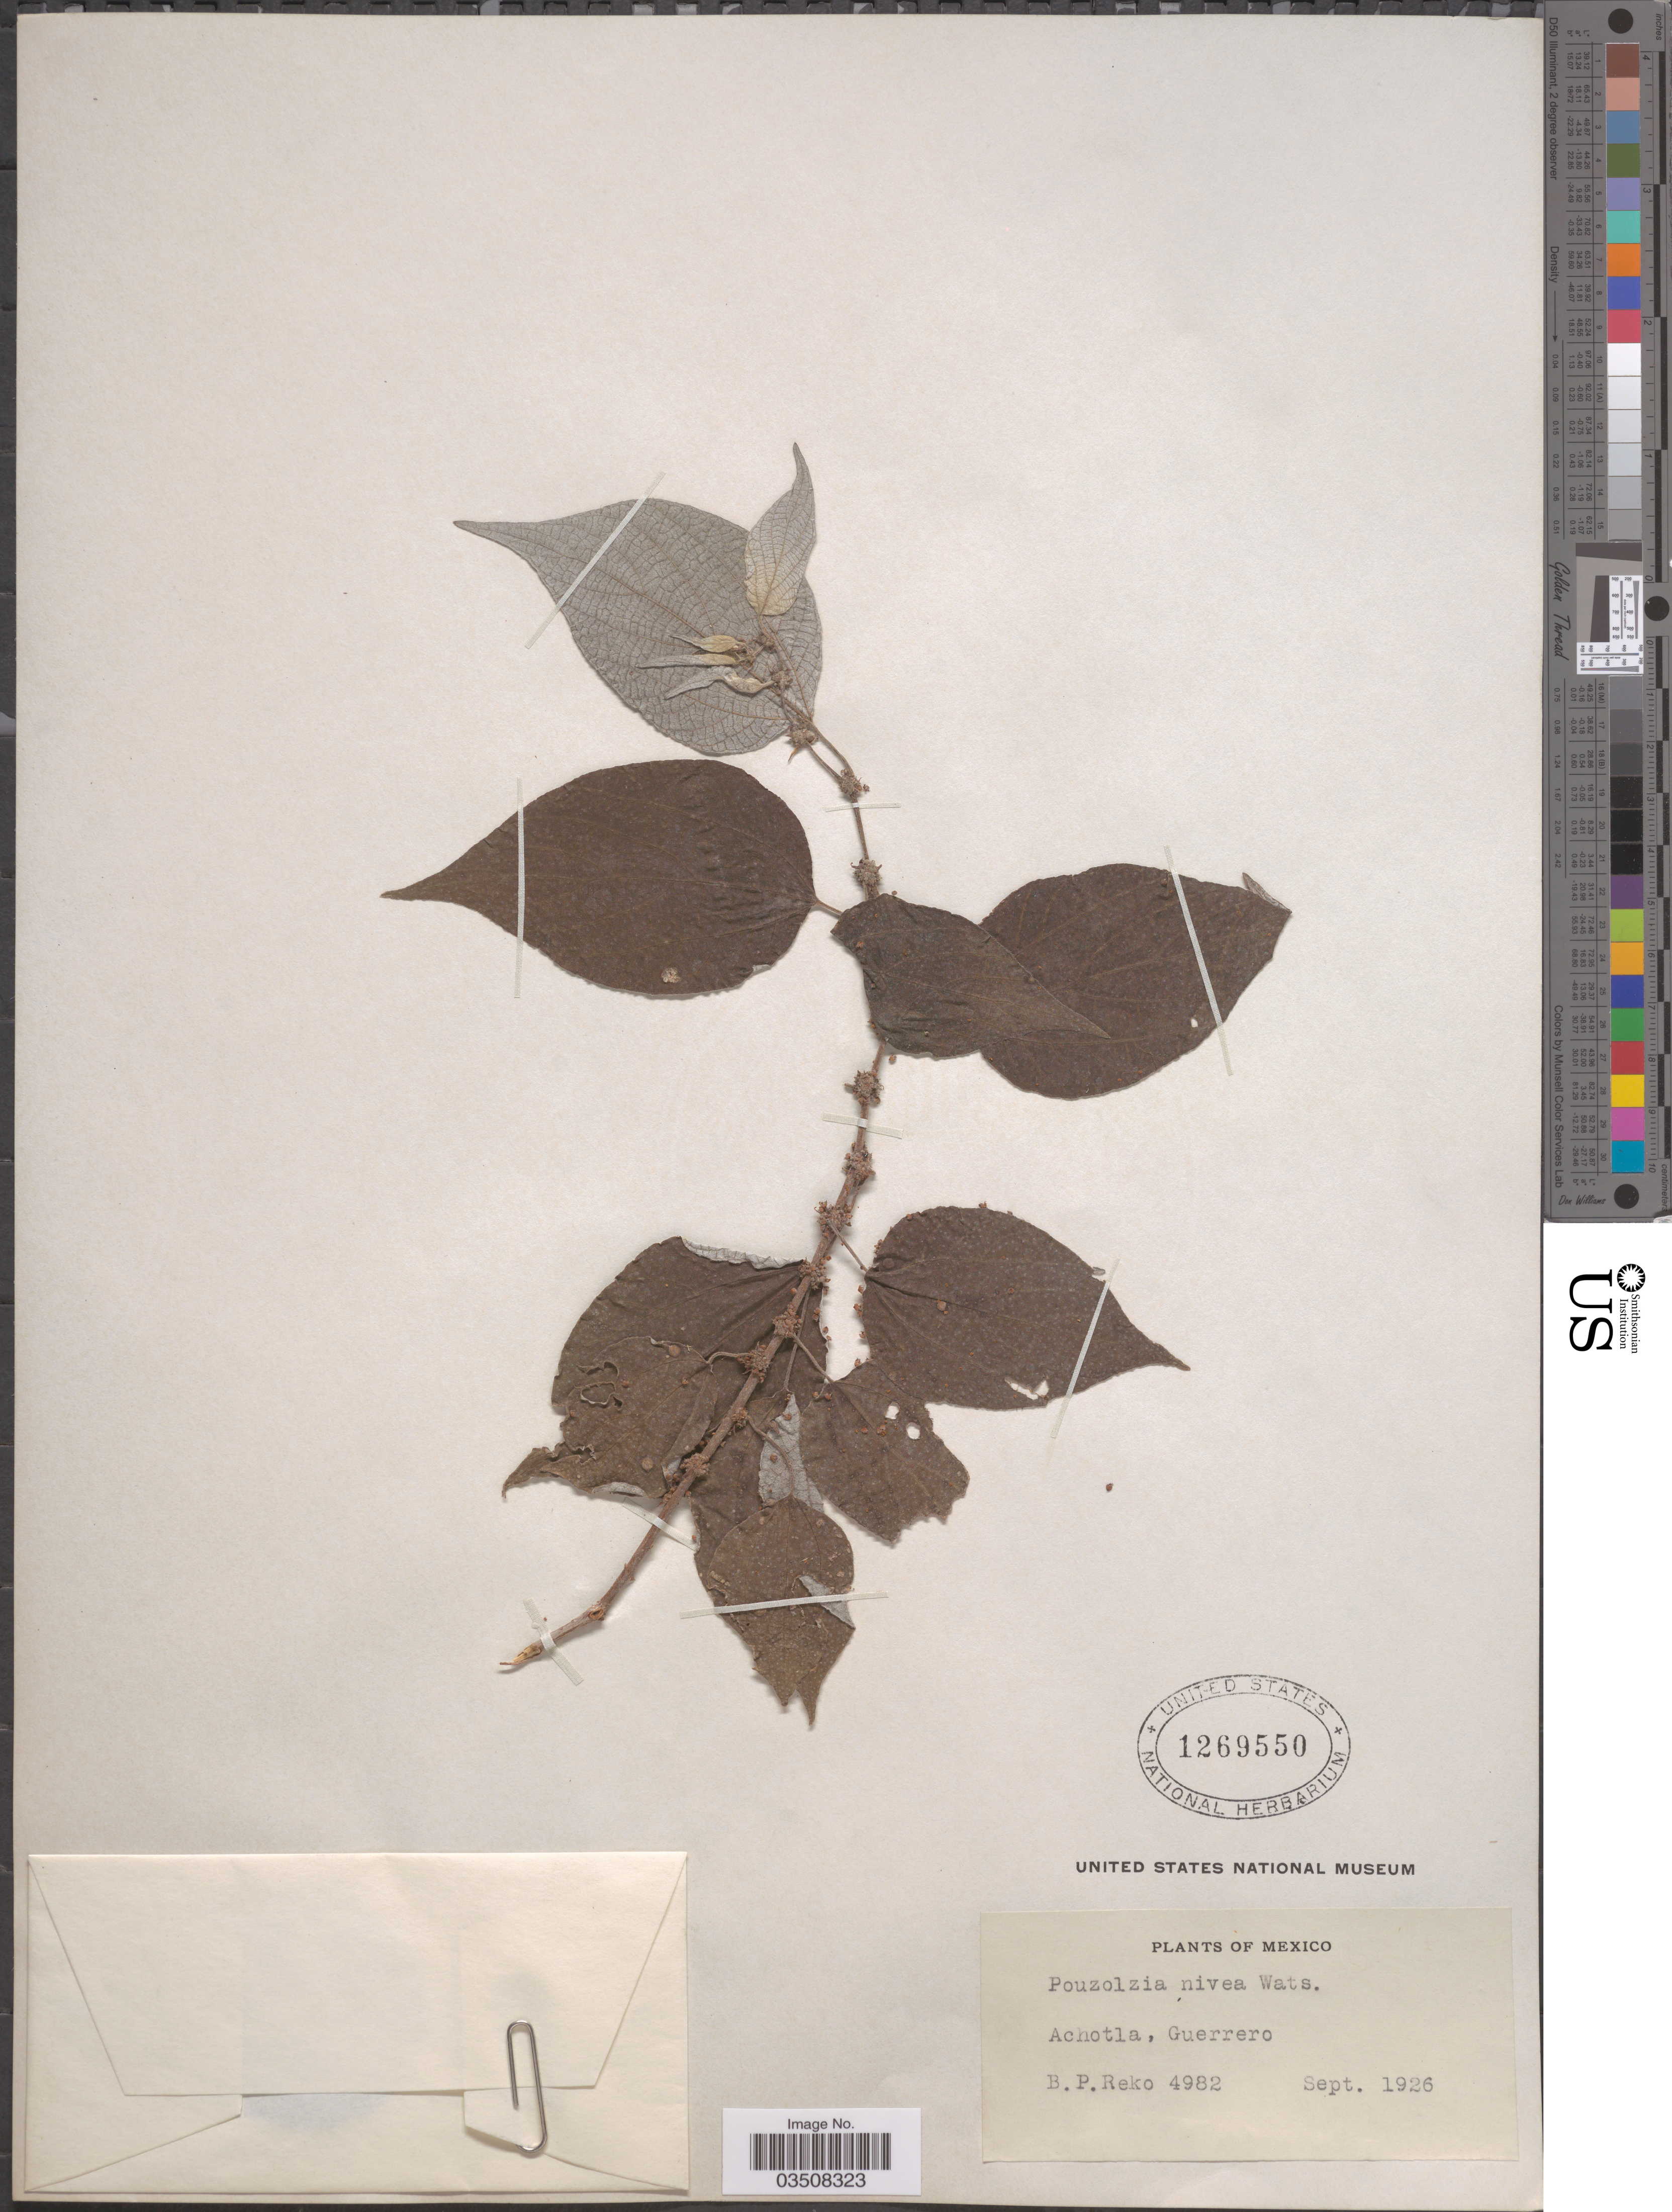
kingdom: Plantae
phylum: Tracheophyta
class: Magnoliopsida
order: Rosales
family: Urticaceae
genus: Pouzolzia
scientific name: Pouzolzia nivea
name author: S. Watson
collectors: B. P. Reko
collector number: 4982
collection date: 1926-09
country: Mexico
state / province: Guerrero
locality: Achotla.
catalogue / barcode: US 1269550